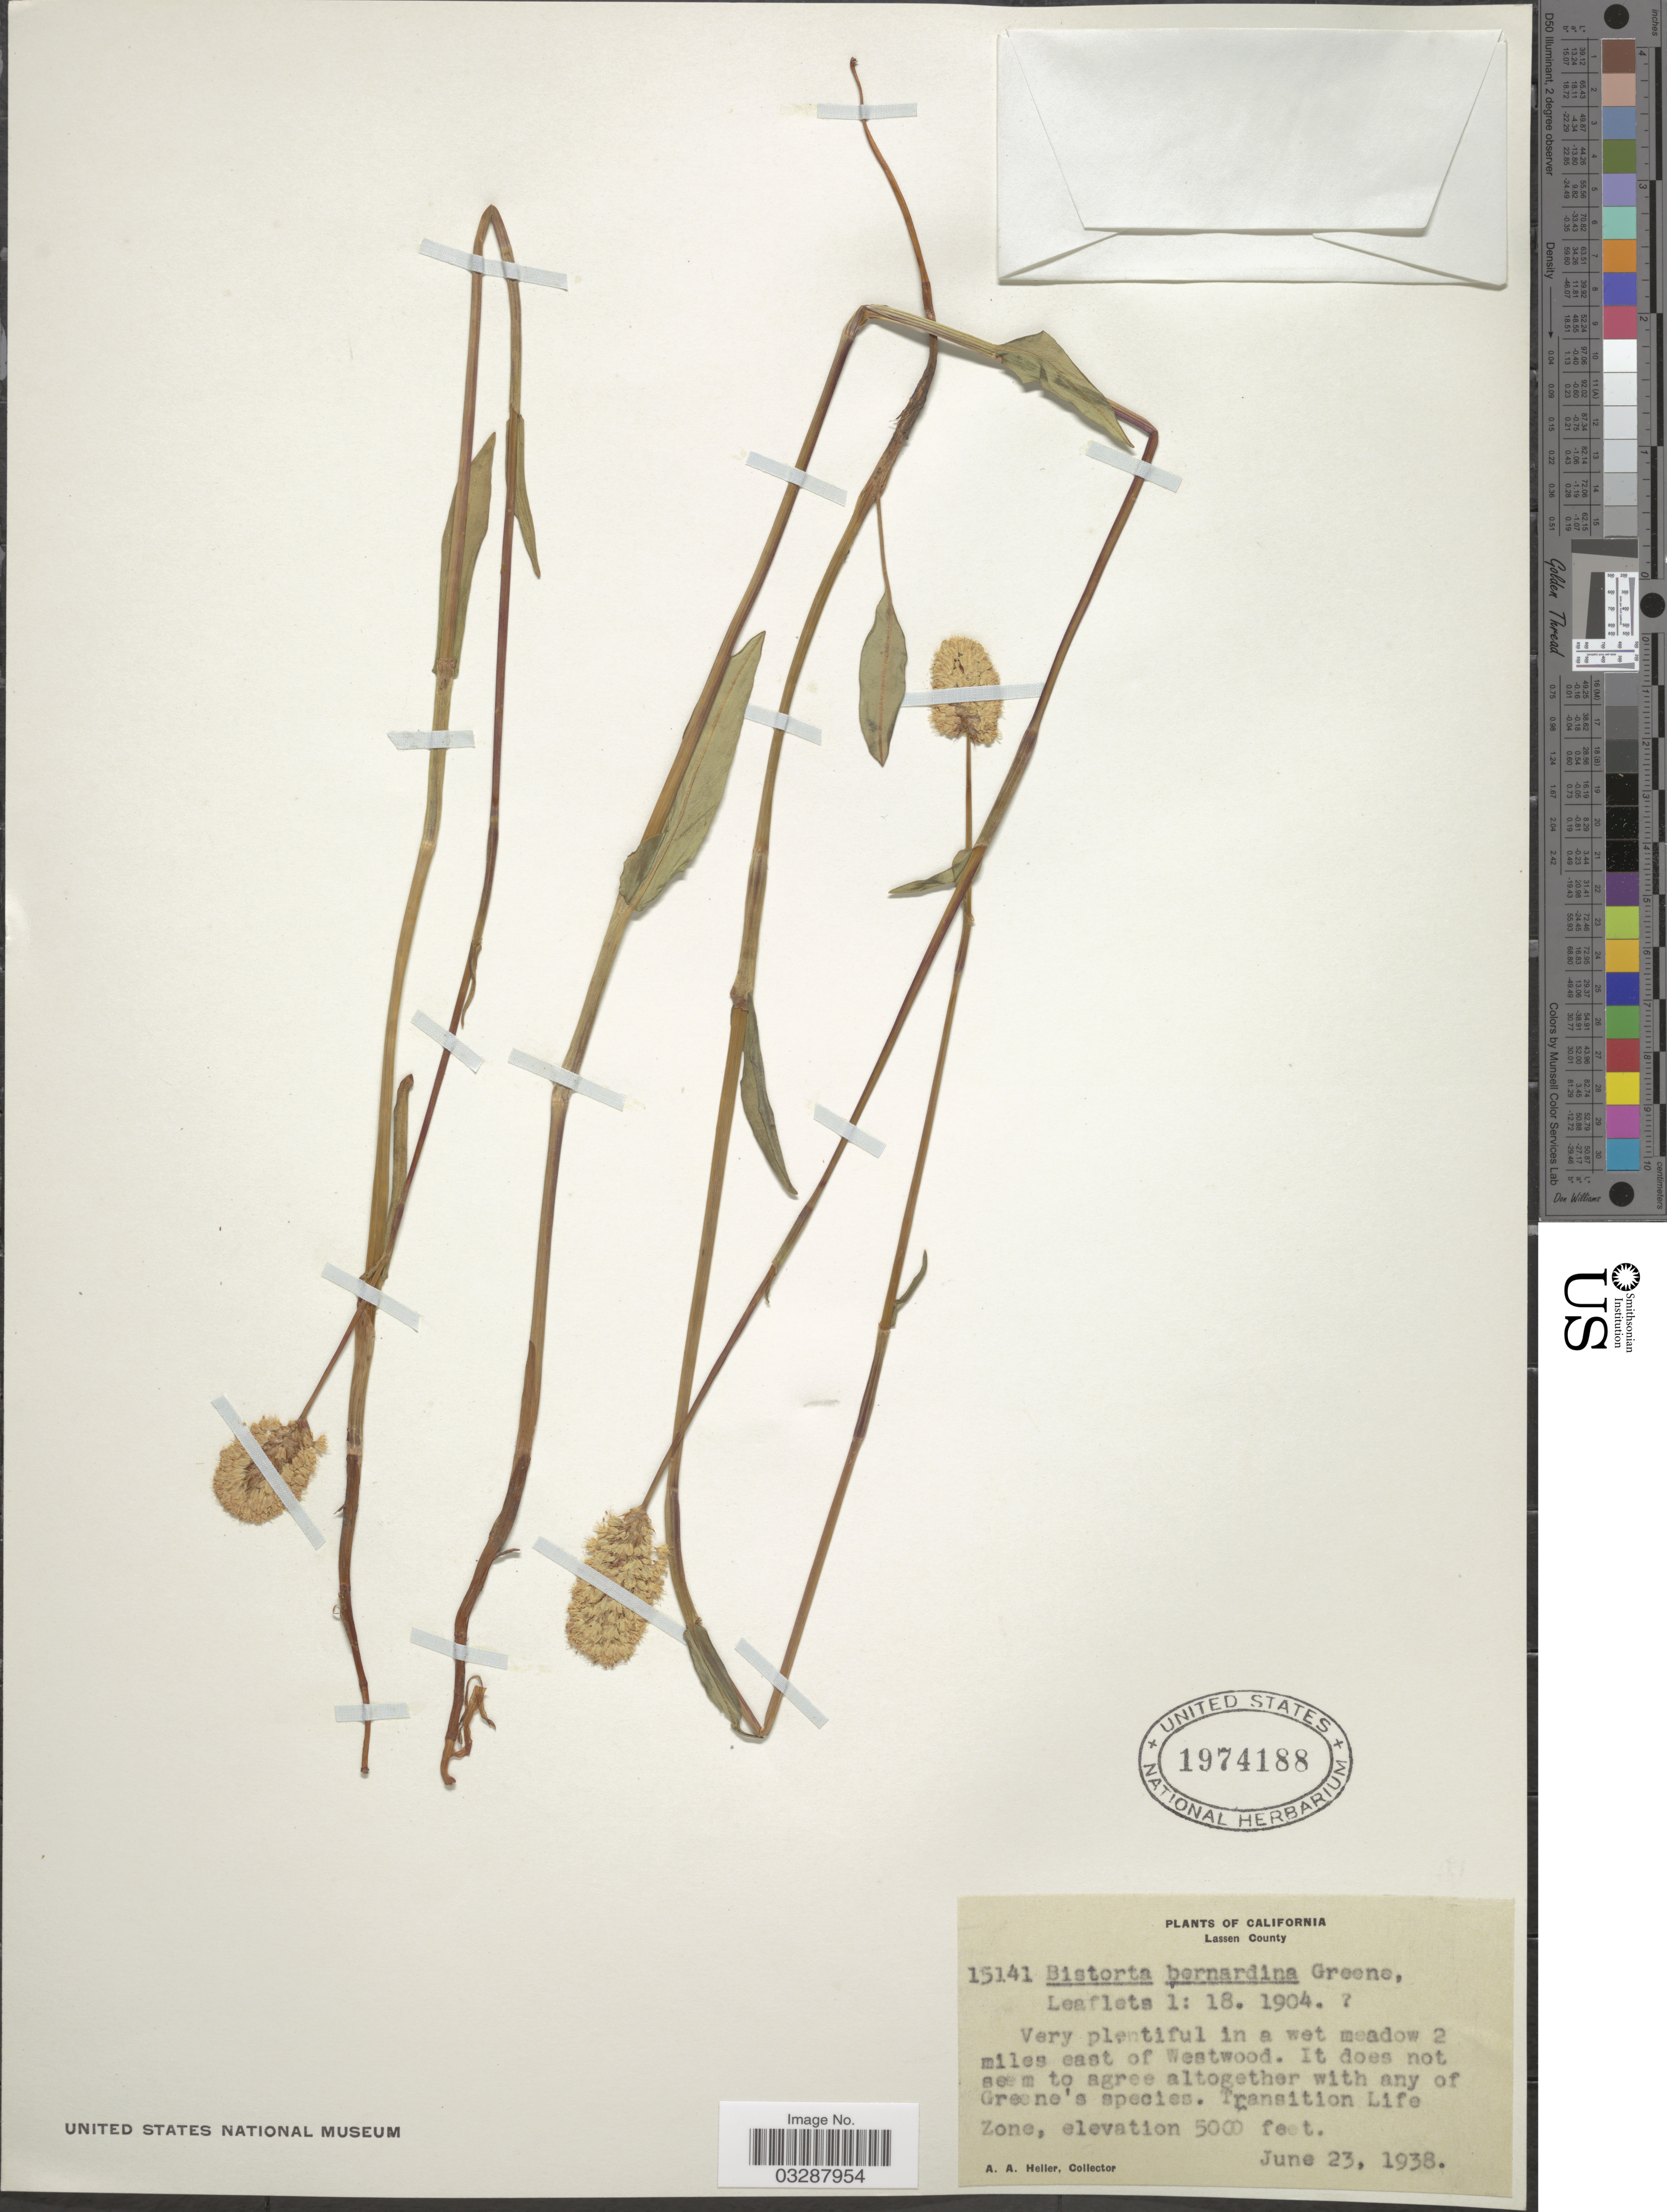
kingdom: Plantae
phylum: Tracheophyta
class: Magnoliopsida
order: Caryophyllales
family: Polygonaceae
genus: Polygonum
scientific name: Polygonum bernardinum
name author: Greene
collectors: A. A. Heller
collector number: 15141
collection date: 1938-06-23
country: United States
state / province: California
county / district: Lassen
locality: Lassen County, in a wet meadow 2 miles east of Westwood, Transition Life Zone.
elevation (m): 1524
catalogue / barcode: US 1974188